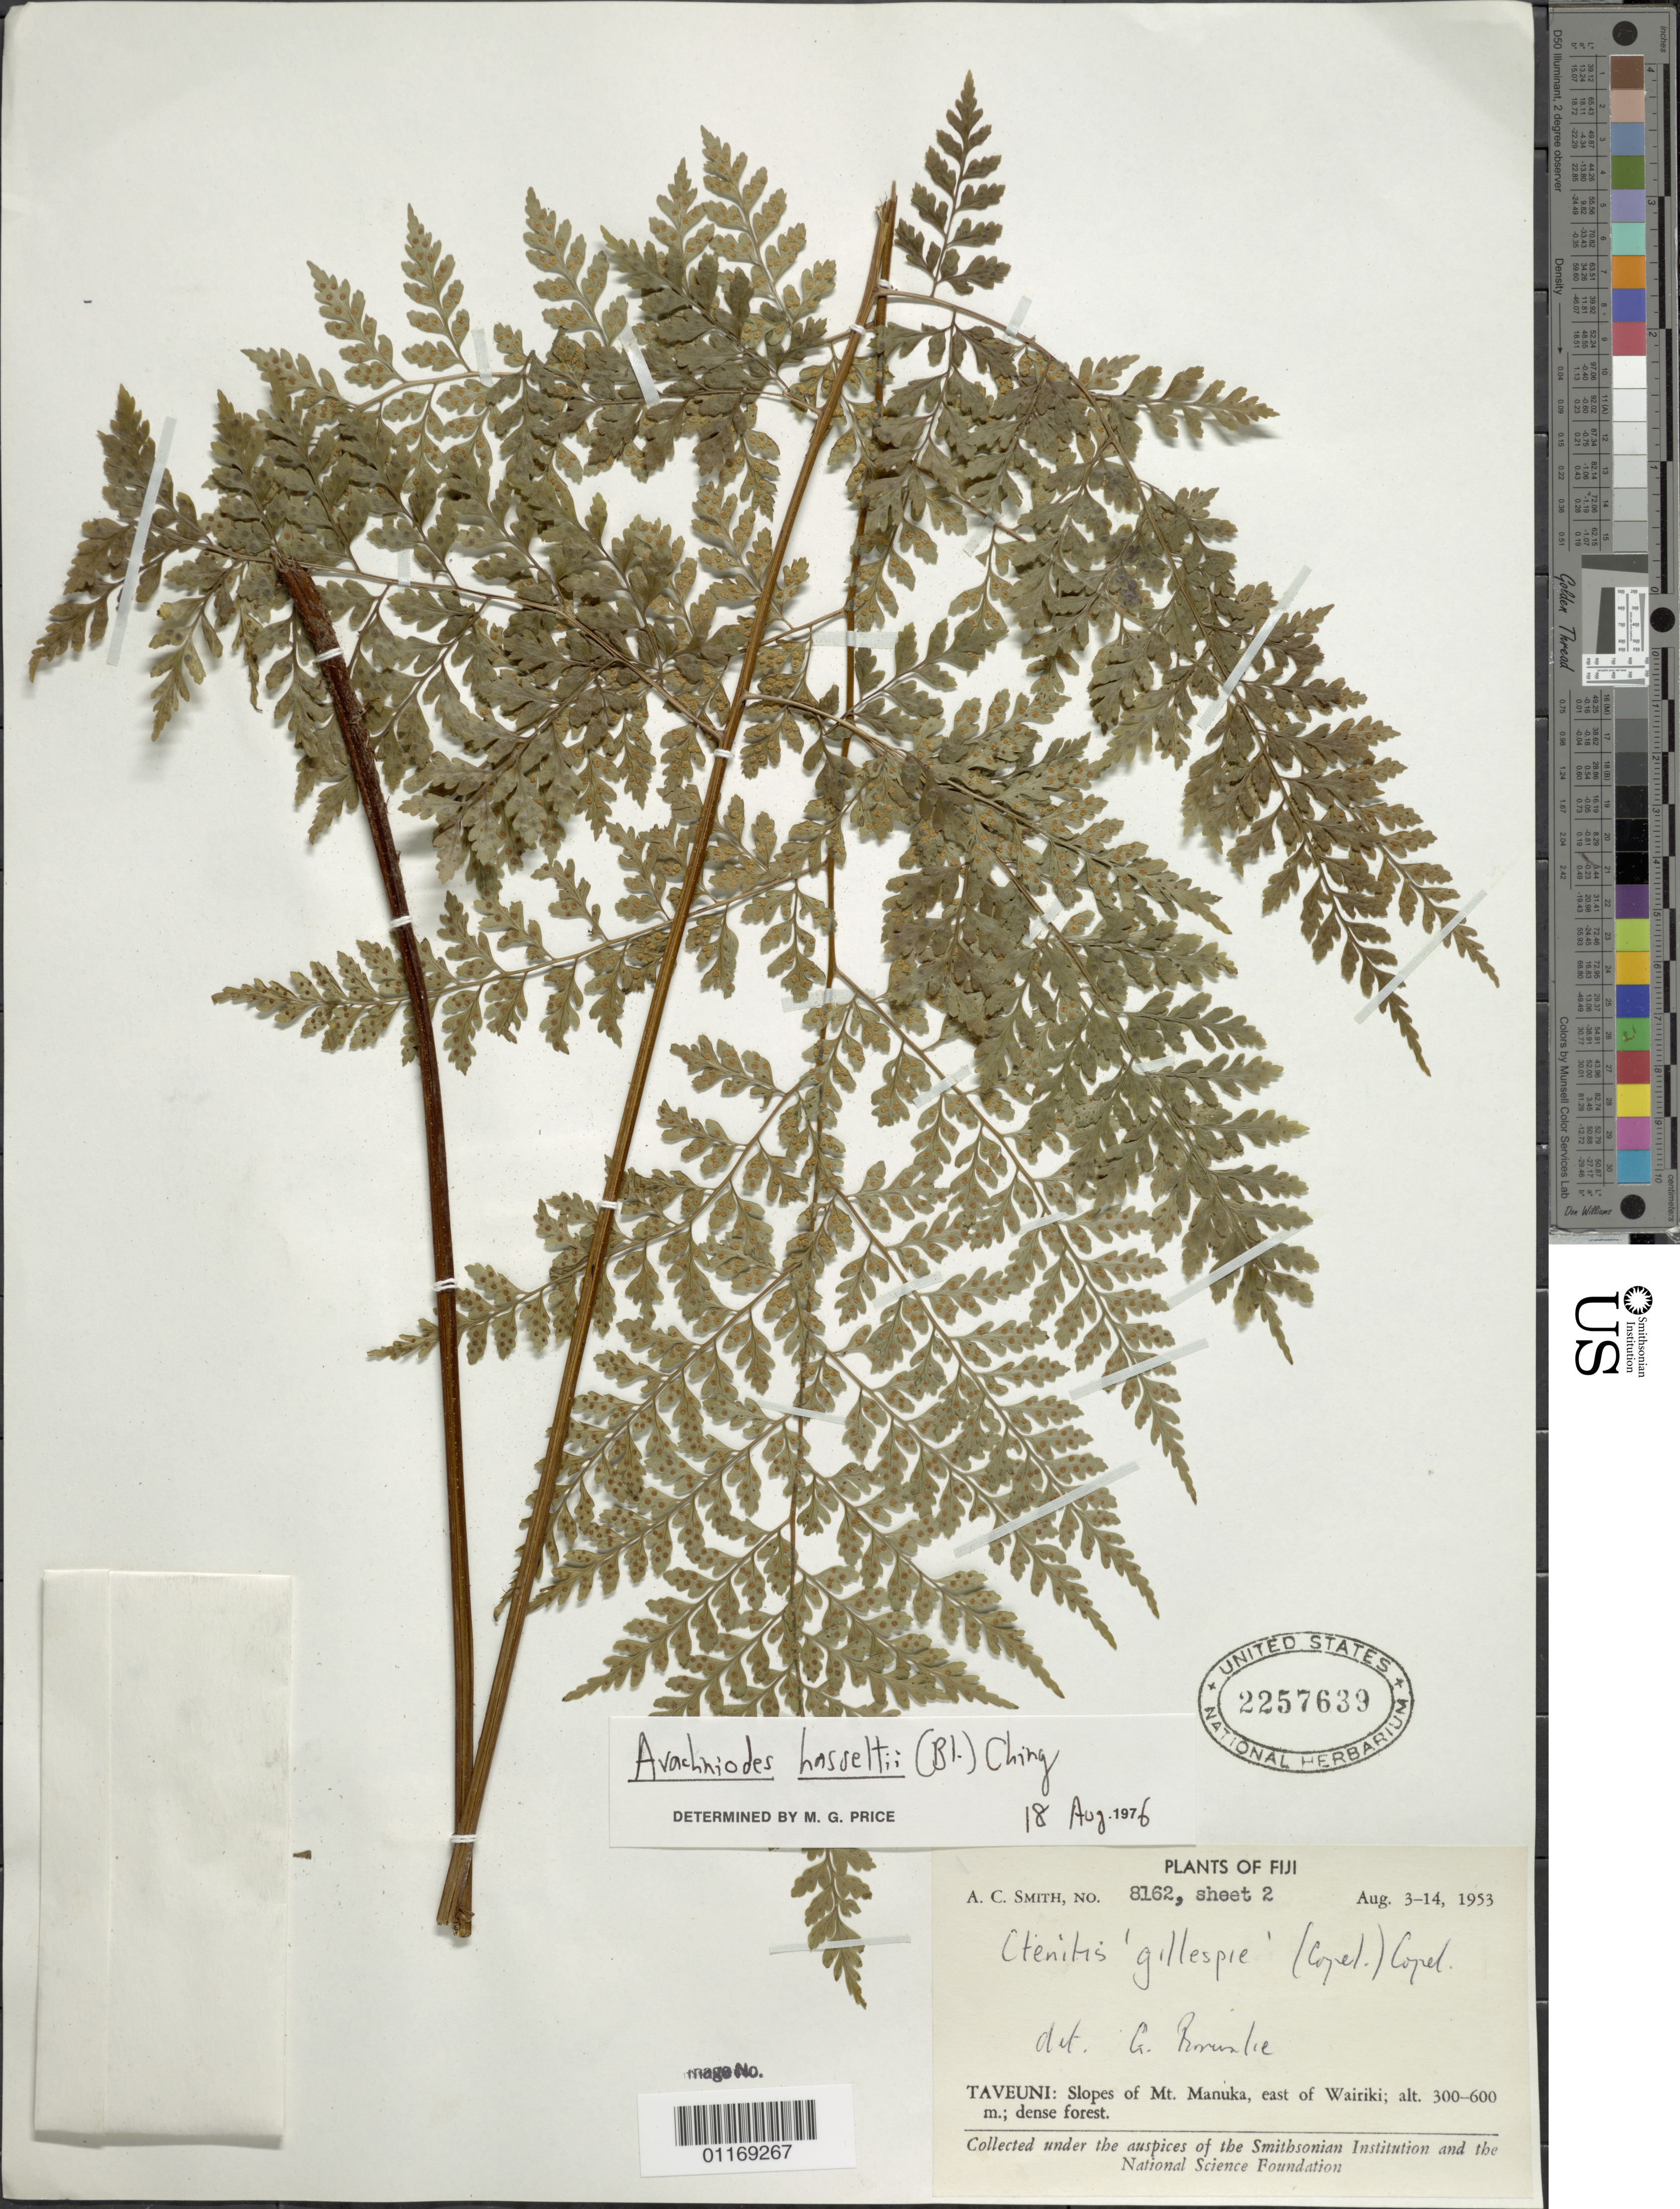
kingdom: Plantae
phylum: Tracheophyta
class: Polypodiopsida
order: Polypodiales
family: Dryopteridaceae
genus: Arachniodes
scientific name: Arachniodes hasseltii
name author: (Blume) Ching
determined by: Price, M. G.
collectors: A. C. Smith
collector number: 8162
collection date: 1953-08-03/1953-08-14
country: Fiji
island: Taveuni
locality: Taveuni: Slopes of Mt. Manuka, E of Wairiki.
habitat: Dense forest.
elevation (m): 300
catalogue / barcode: US 2257639